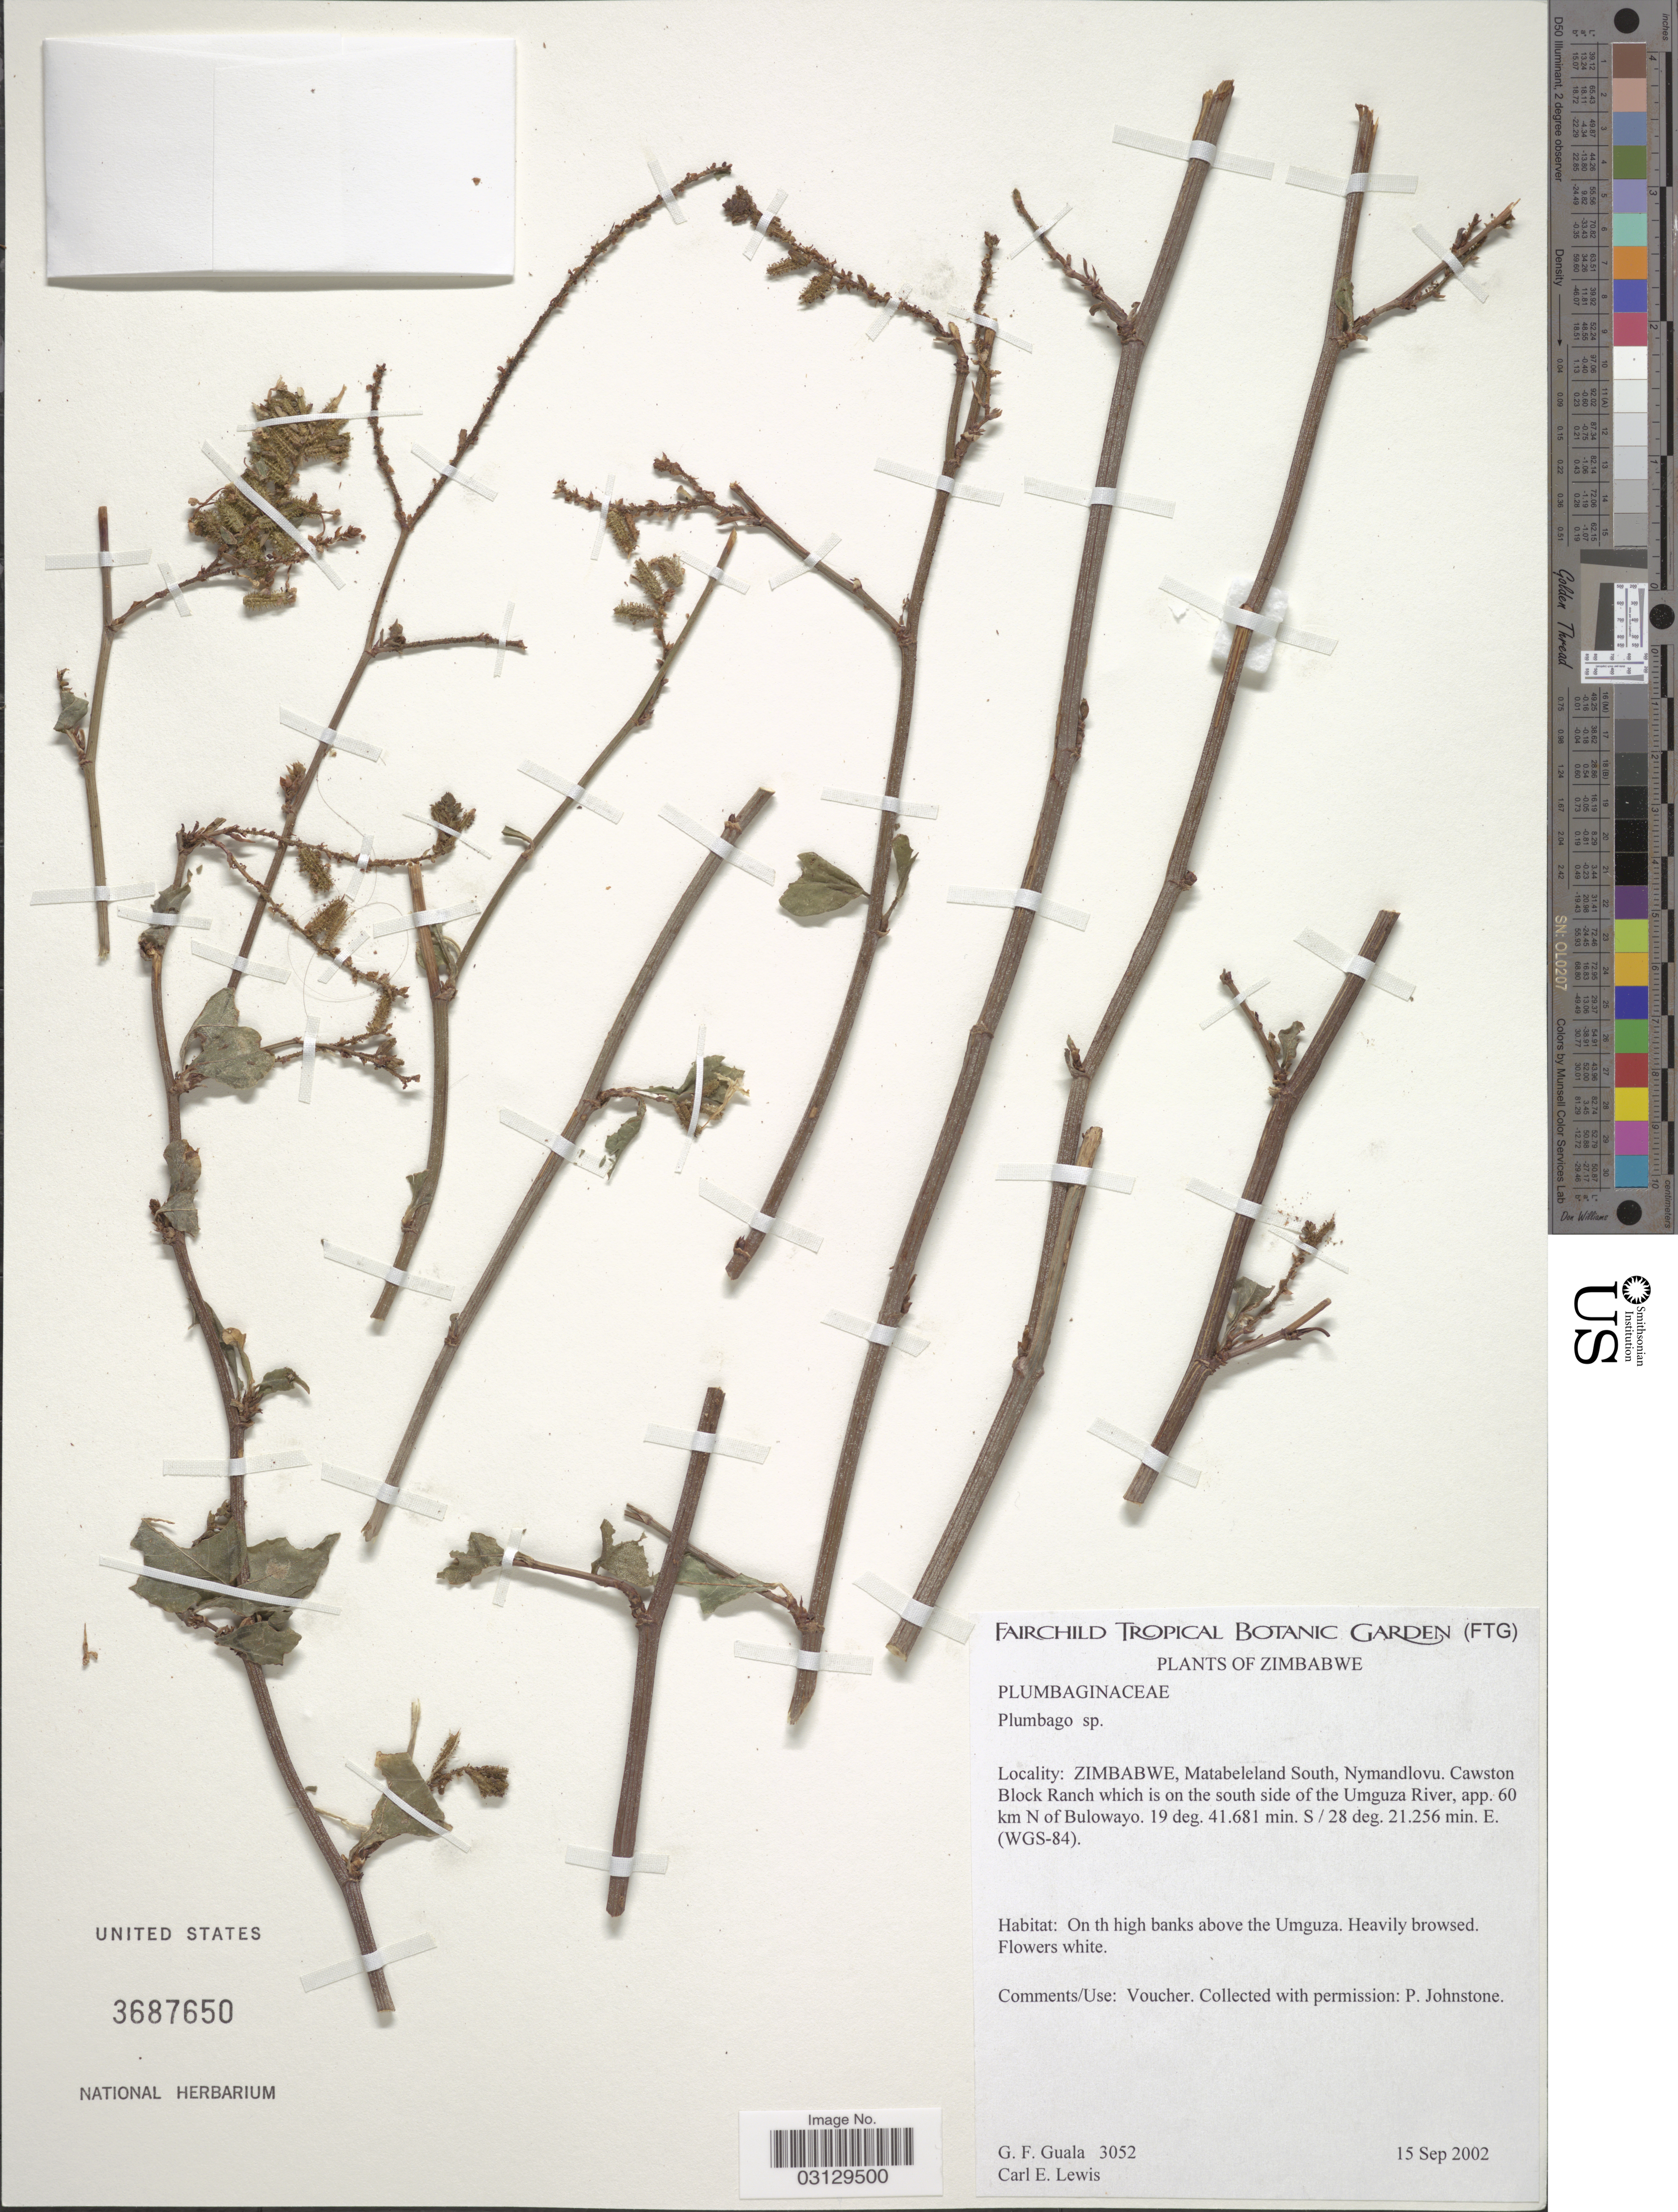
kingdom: Plantae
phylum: Tracheophyta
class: Magnoliopsida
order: Caryophyllales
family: Plumbaginaceae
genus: Plumbago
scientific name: Plumbago sp.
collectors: G. Guala & C. Lewis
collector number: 3052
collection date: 2002-09-15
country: Zimbabwe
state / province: Matabeleland South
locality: Nymandlovu. Cawston Block Ranch which is on the south side of the Umguza River, app. 60 km N of Bulowayo. WGS-84.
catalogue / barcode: US 3687650